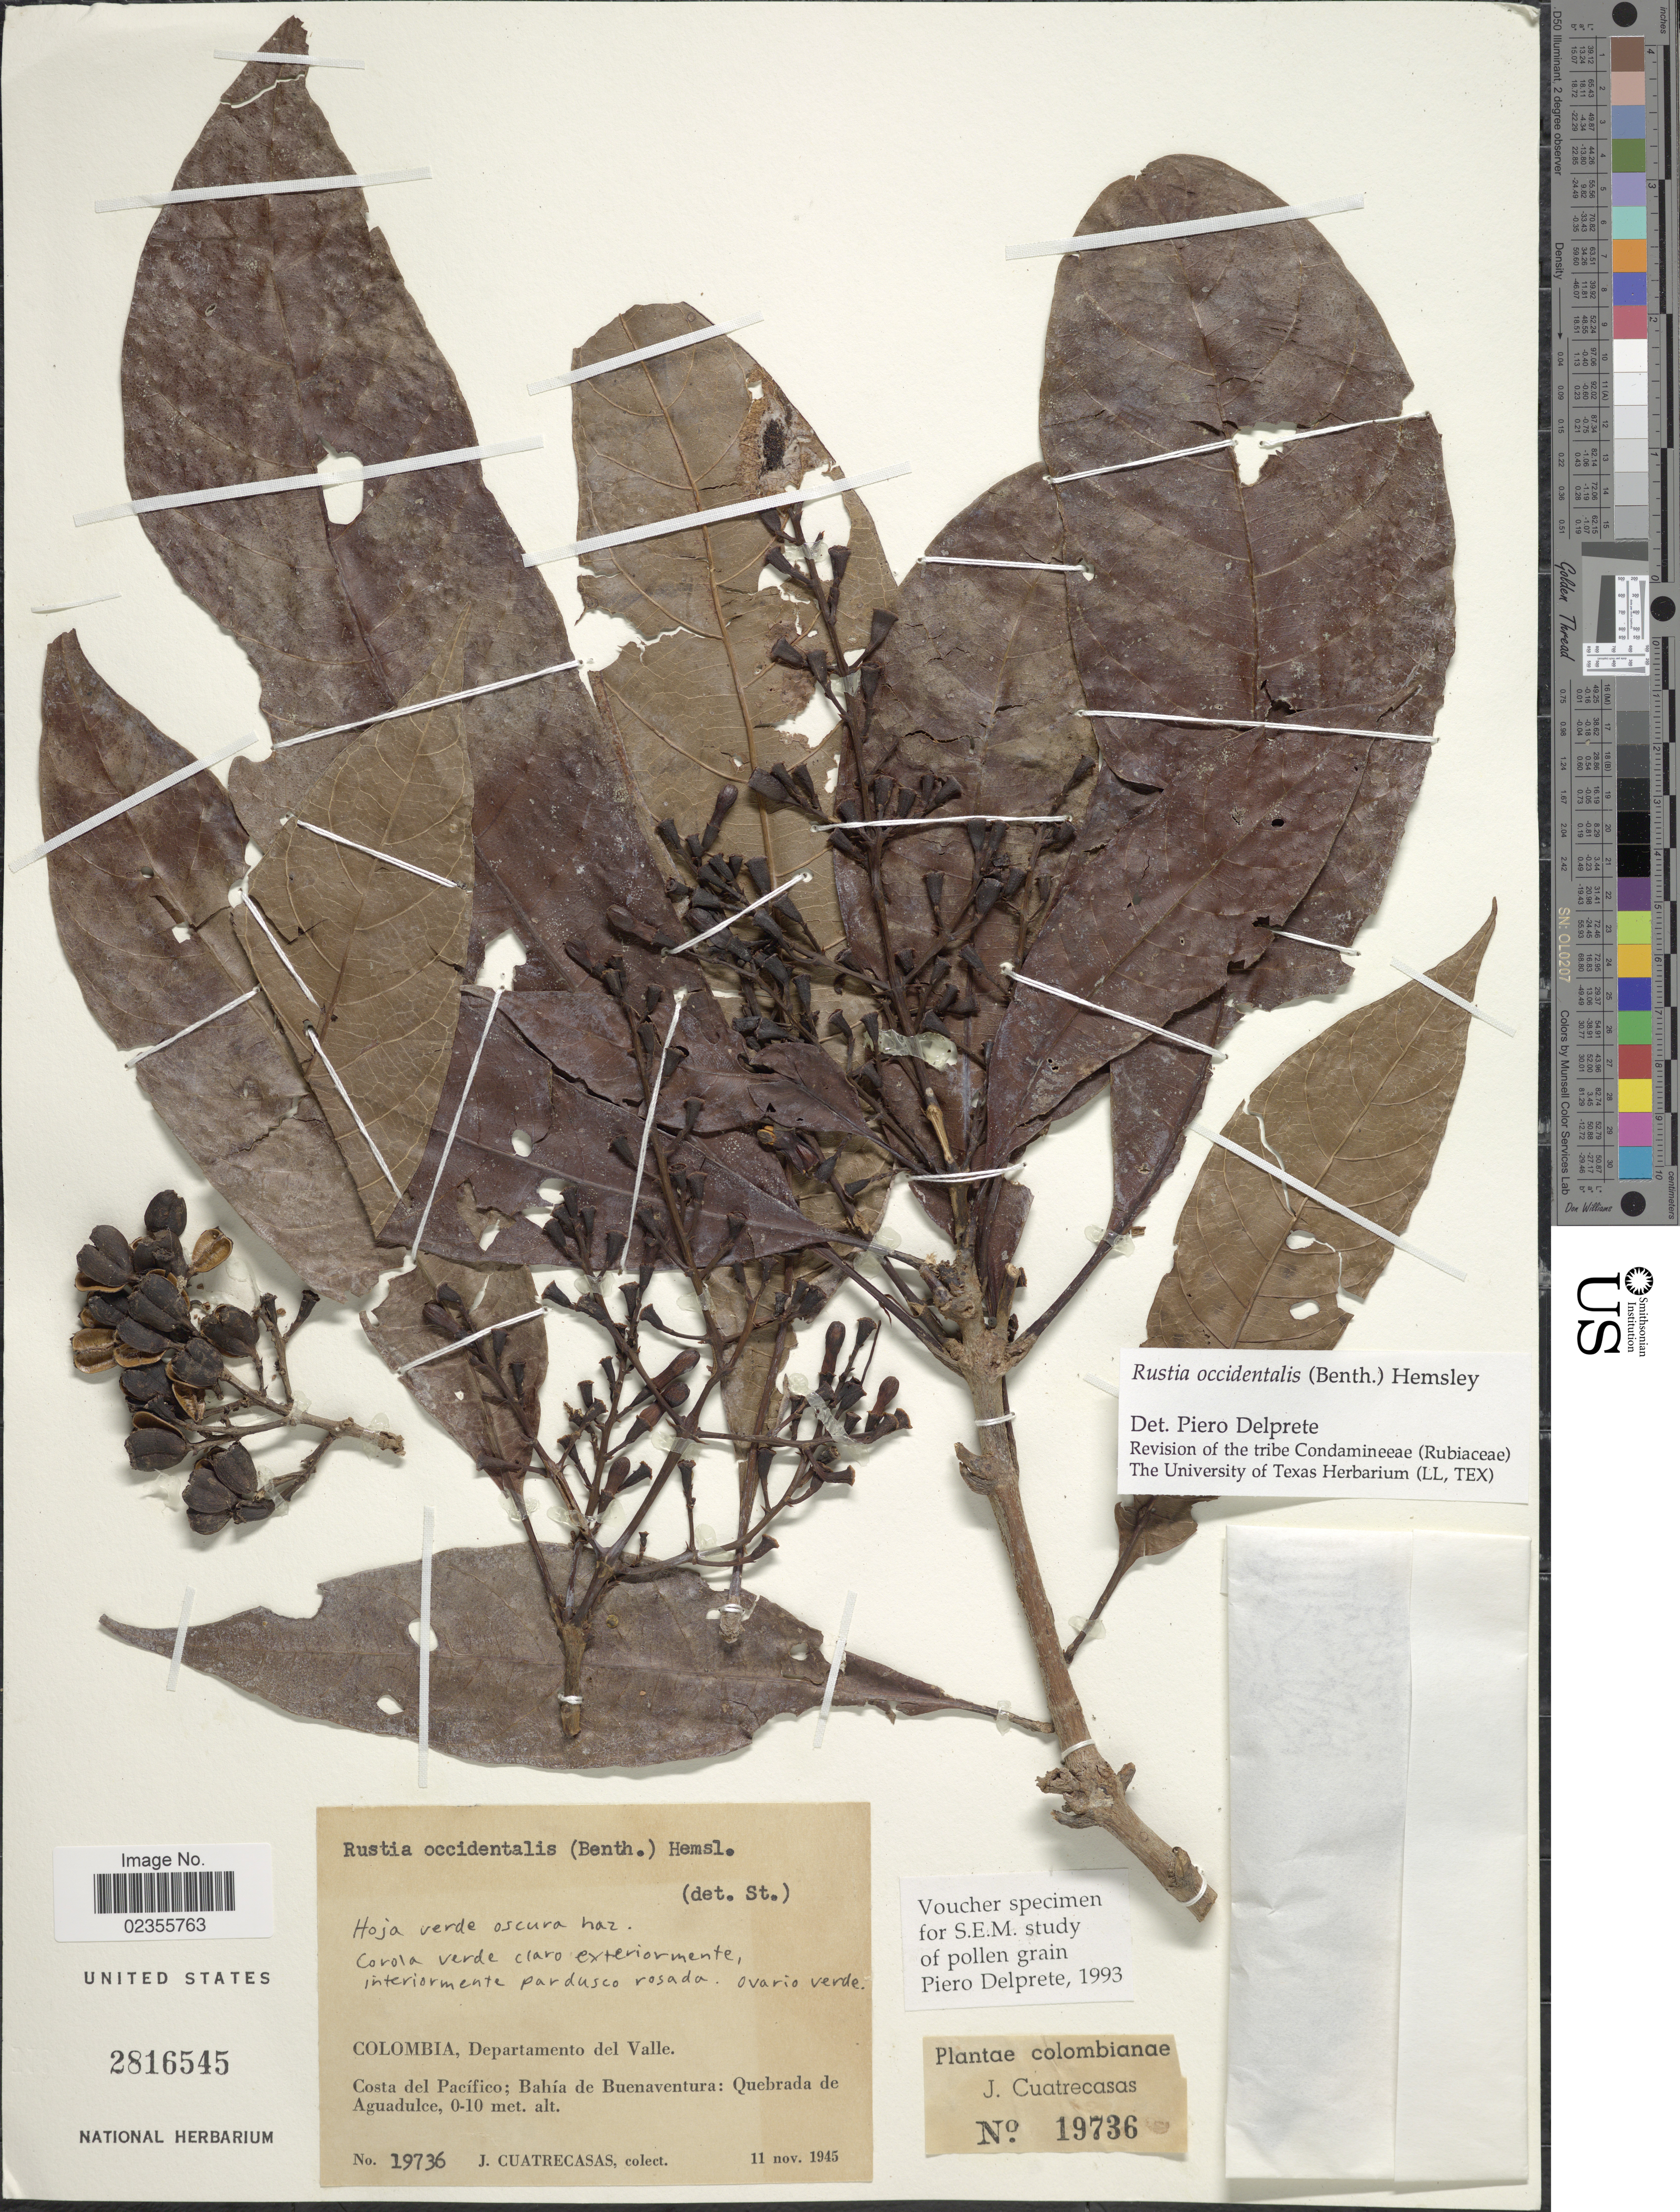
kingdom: Plantae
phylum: Tracheophyta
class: Magnoliopsida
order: Gentianales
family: Rubiaceae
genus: Rustia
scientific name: Rustia occidentalis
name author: (Benth.) Hemsl.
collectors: J. Cuatrecasas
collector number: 19736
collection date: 1945-11-11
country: Colombia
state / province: Valle del Cauca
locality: Departamento del Valle, Costa del Pacifico; Bahia de Buenaventura: Quebrada de Aguadulce.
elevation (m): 0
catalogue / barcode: US 2816545